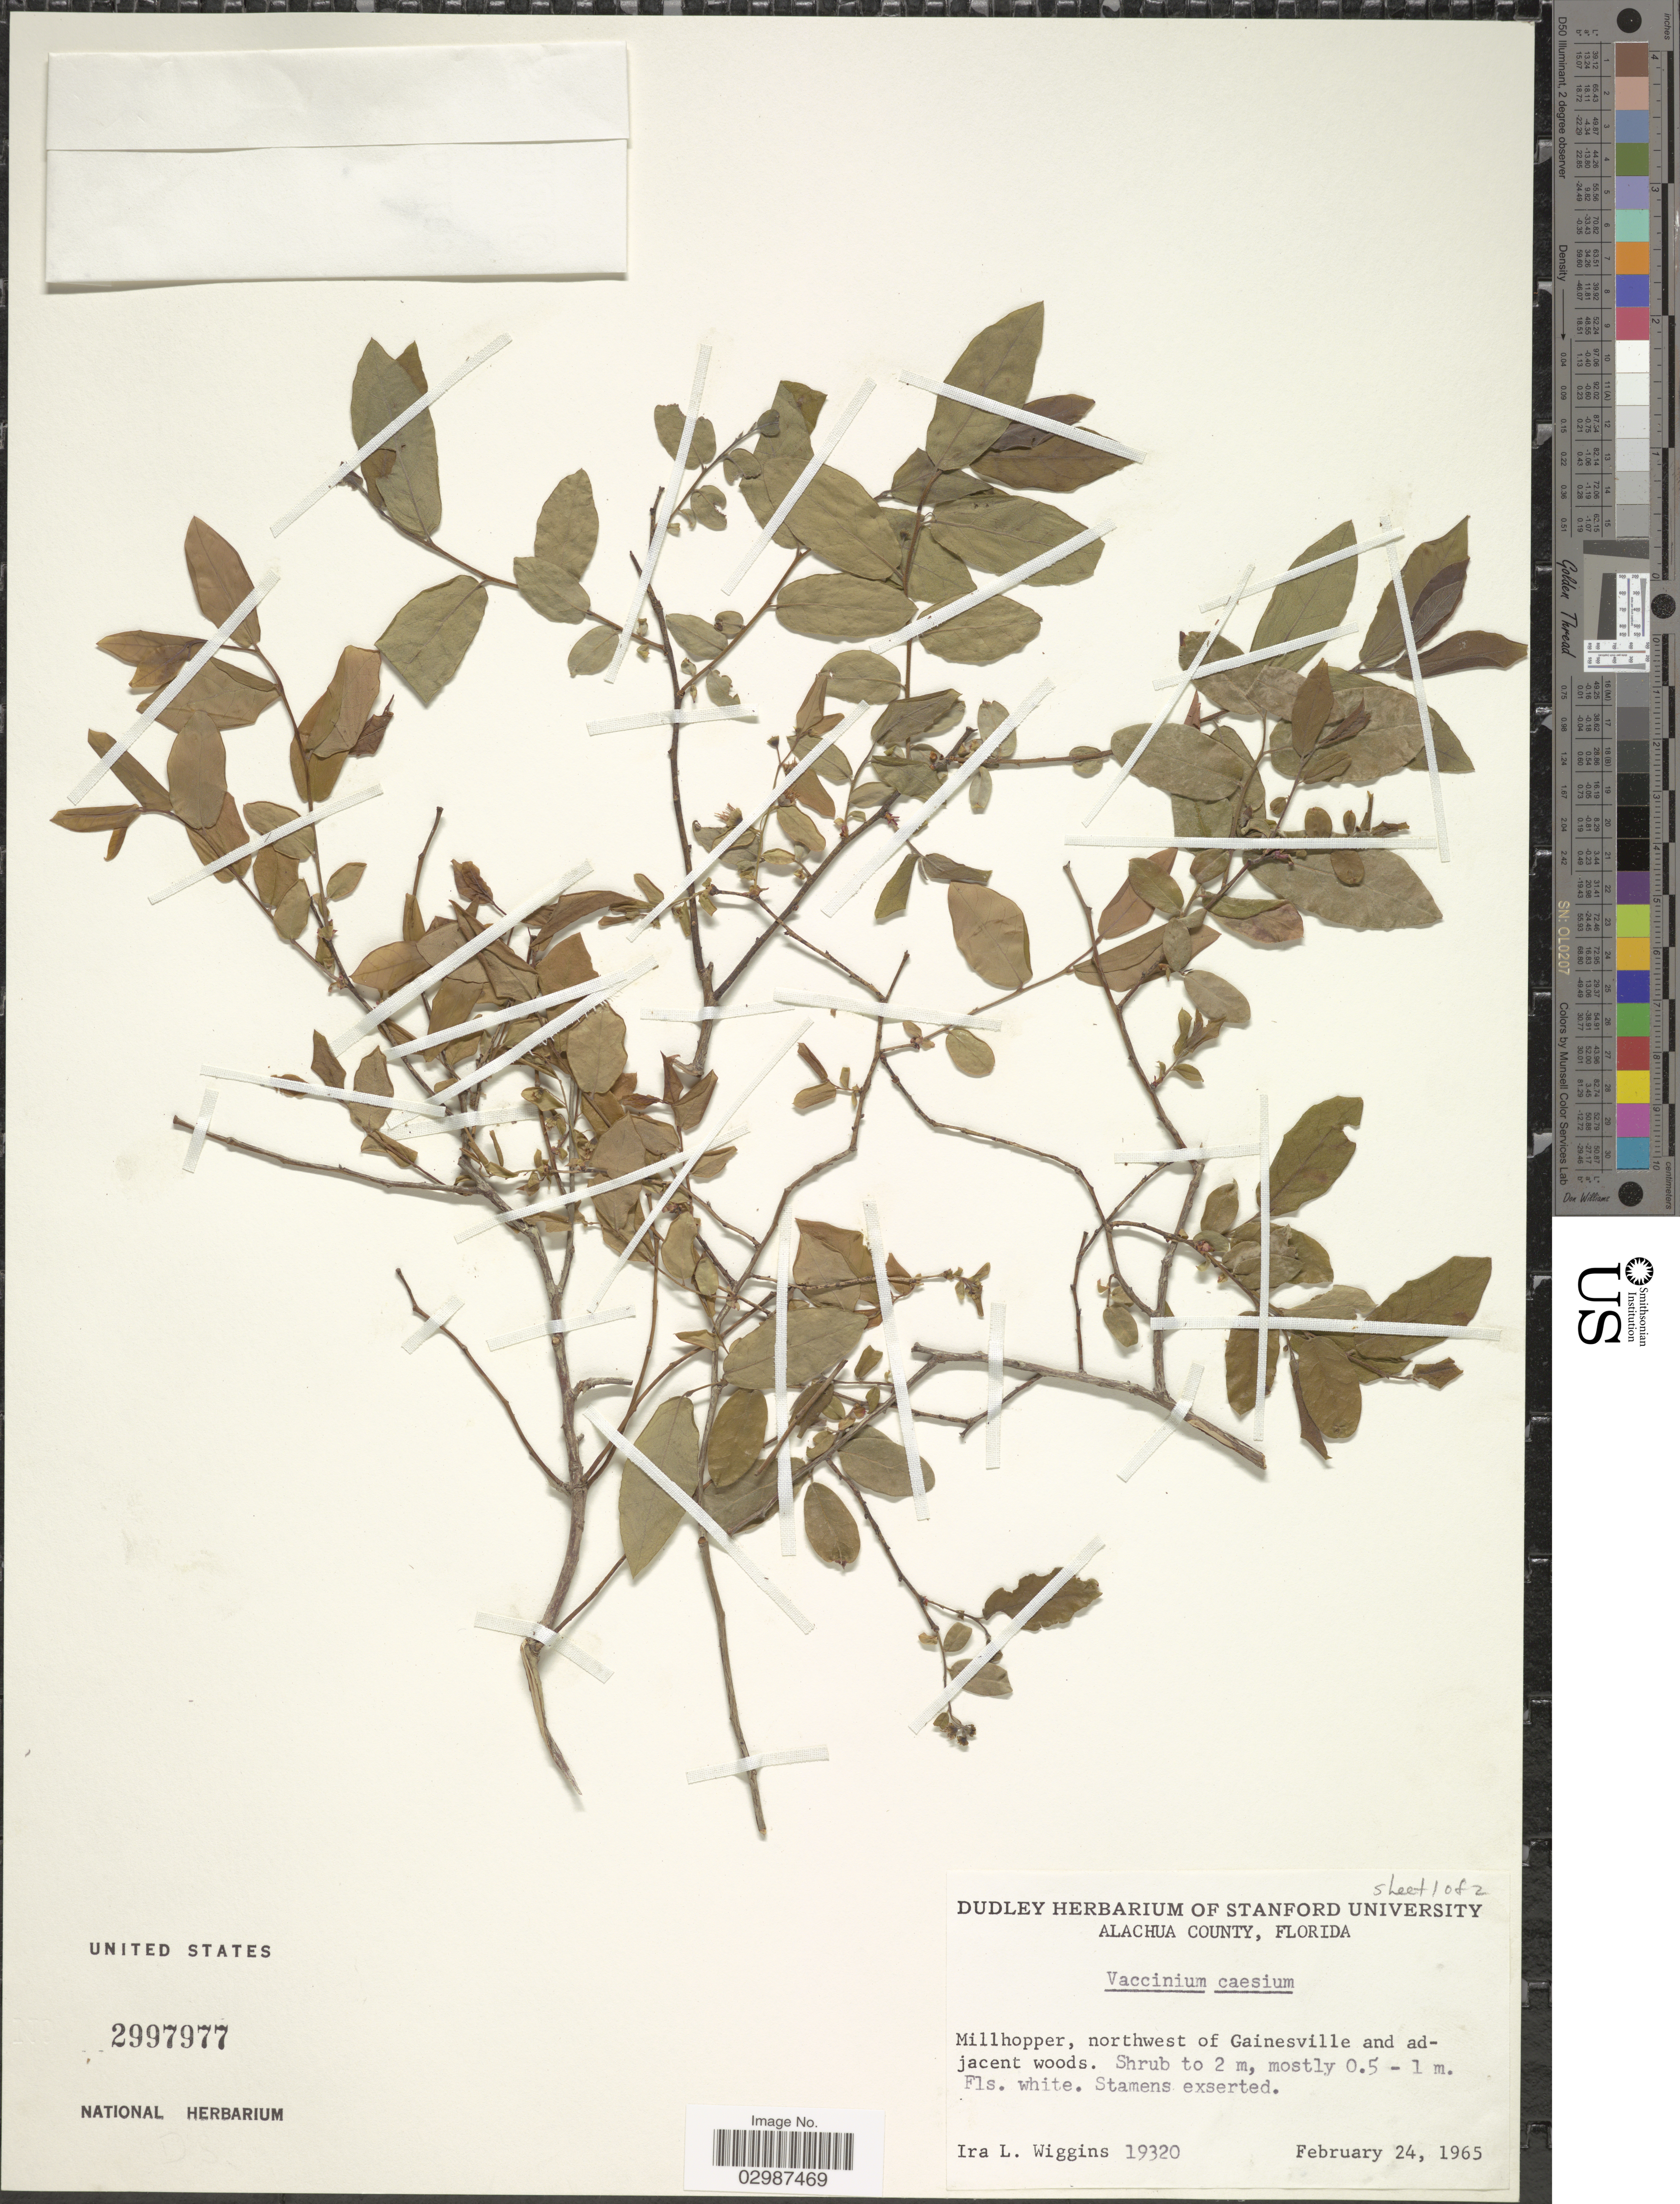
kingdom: Plantae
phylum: Tracheophyta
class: Magnoliopsida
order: Ericales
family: Ericaceae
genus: Vaccinium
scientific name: Vaccinium caesium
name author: Greene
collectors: I. L. Wiggins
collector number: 19320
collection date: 1965-02-24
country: United States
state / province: Florida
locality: Millhopper, northwest of Gainesville and adjacent woods.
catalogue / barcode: US 2997977